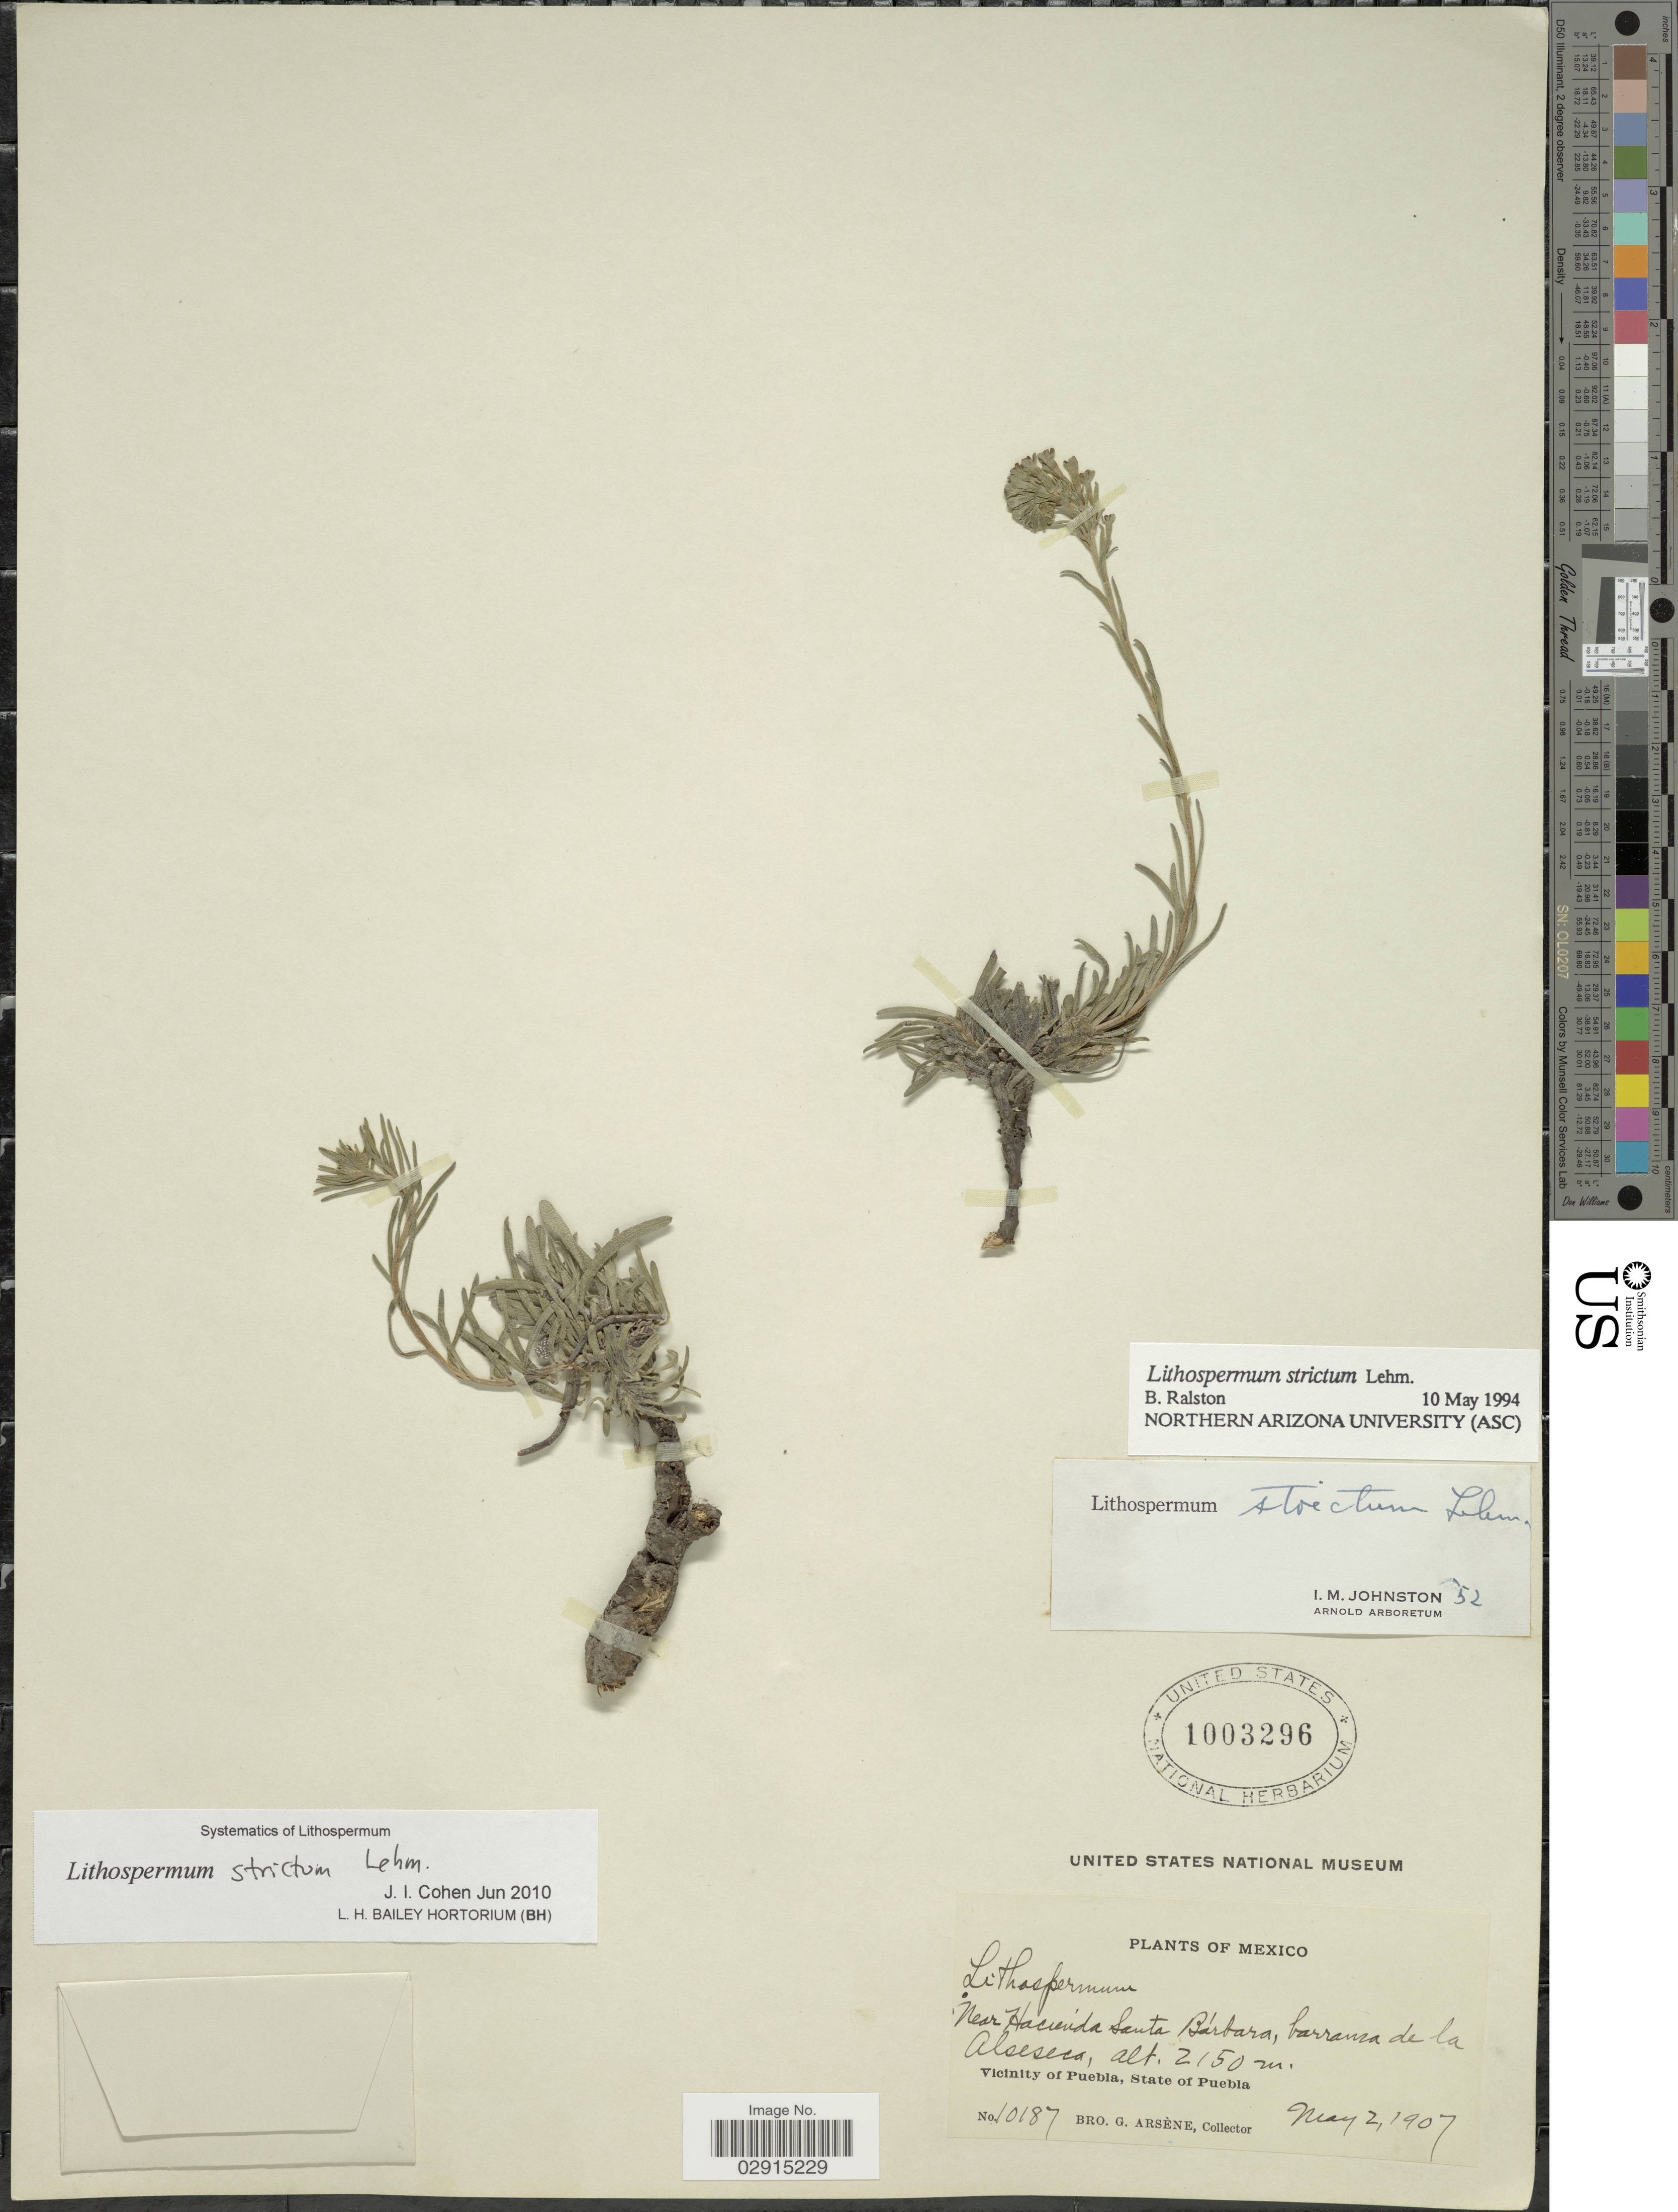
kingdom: Plantae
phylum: Tracheophyta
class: Magnoliopsida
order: Boraginales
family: Boraginaceae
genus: Lithospermum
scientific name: Lithospermum strictum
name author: Lehm.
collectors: Bro. G. Arsène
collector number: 10187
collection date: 1907-05-02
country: Mexico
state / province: Puebla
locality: Near Hacienda Santa Bárbara, barranca de la Alseseca. Vicinity of Puebla.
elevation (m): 2150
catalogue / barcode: US 1003296